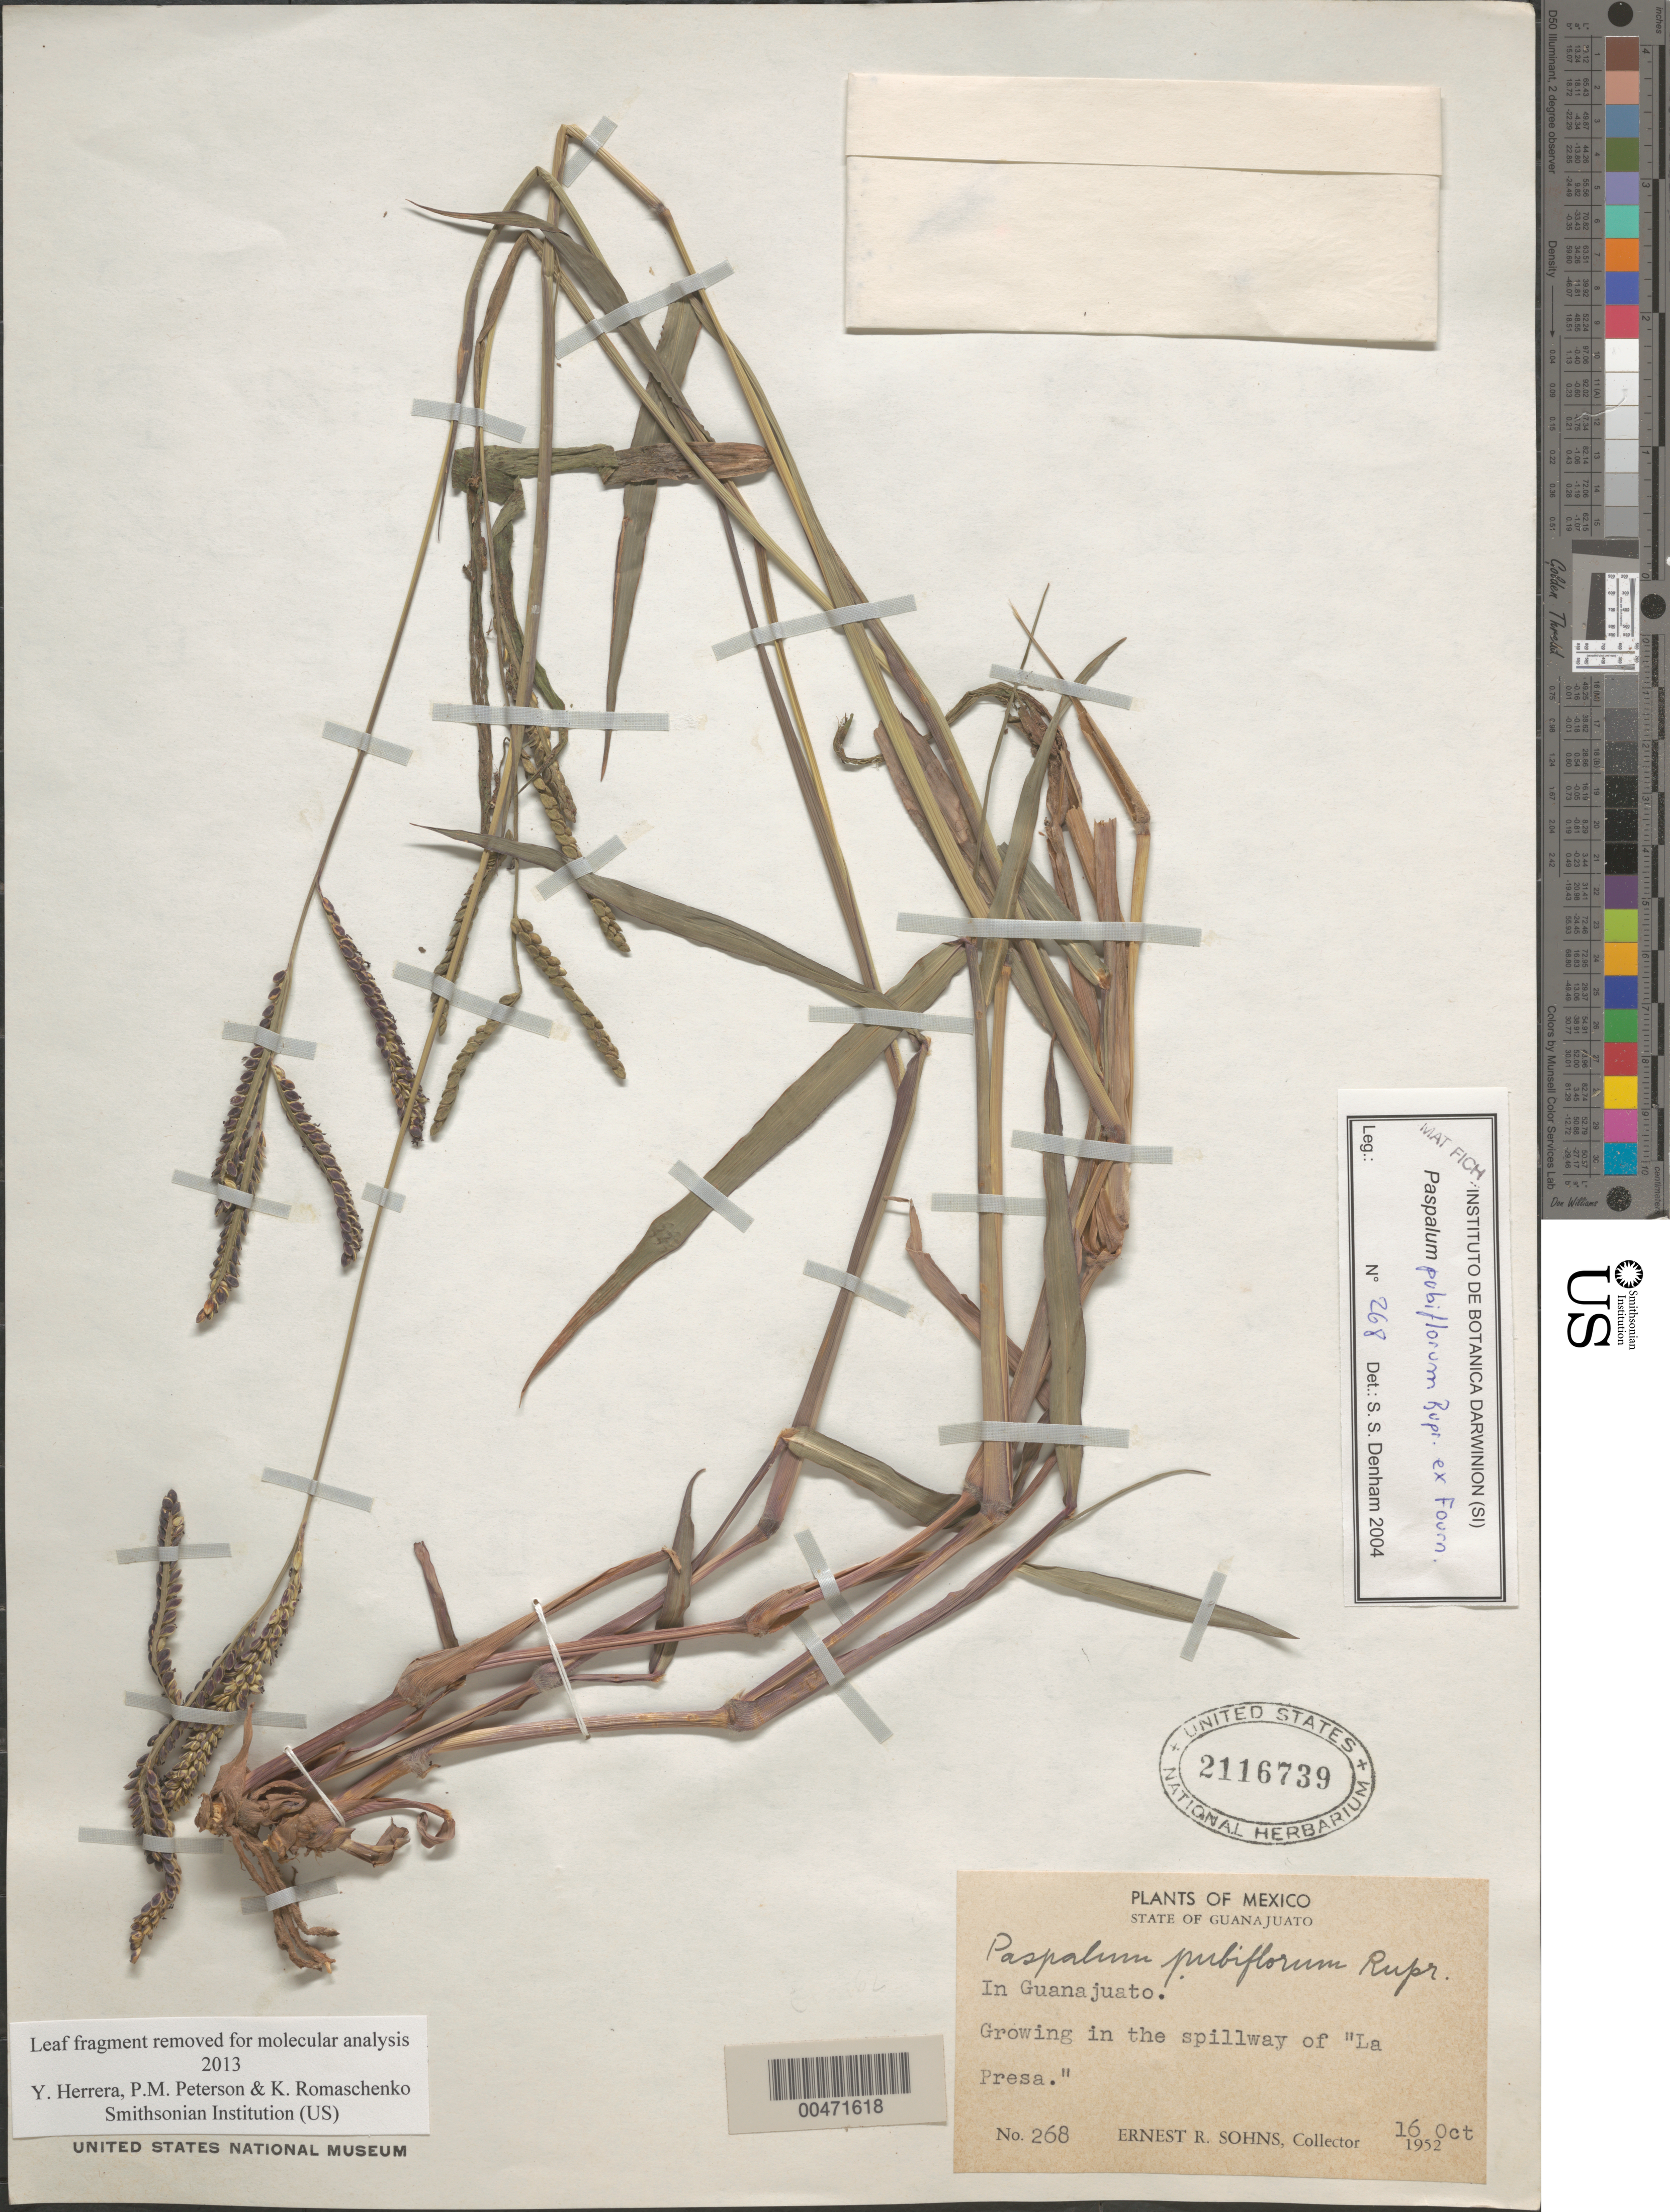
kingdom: Plantae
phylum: Tracheophyta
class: Liliopsida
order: Poales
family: Poaceae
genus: Paspalum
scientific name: Paspalum pubiflorum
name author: Rupr. ex E. Fourn.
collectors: E. R. Sohns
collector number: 268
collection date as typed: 16 Oct 1952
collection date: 1952-10-16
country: Mexico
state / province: Guanajuato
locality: In Guanajuato, in the spillway of La Presa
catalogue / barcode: US 2116739